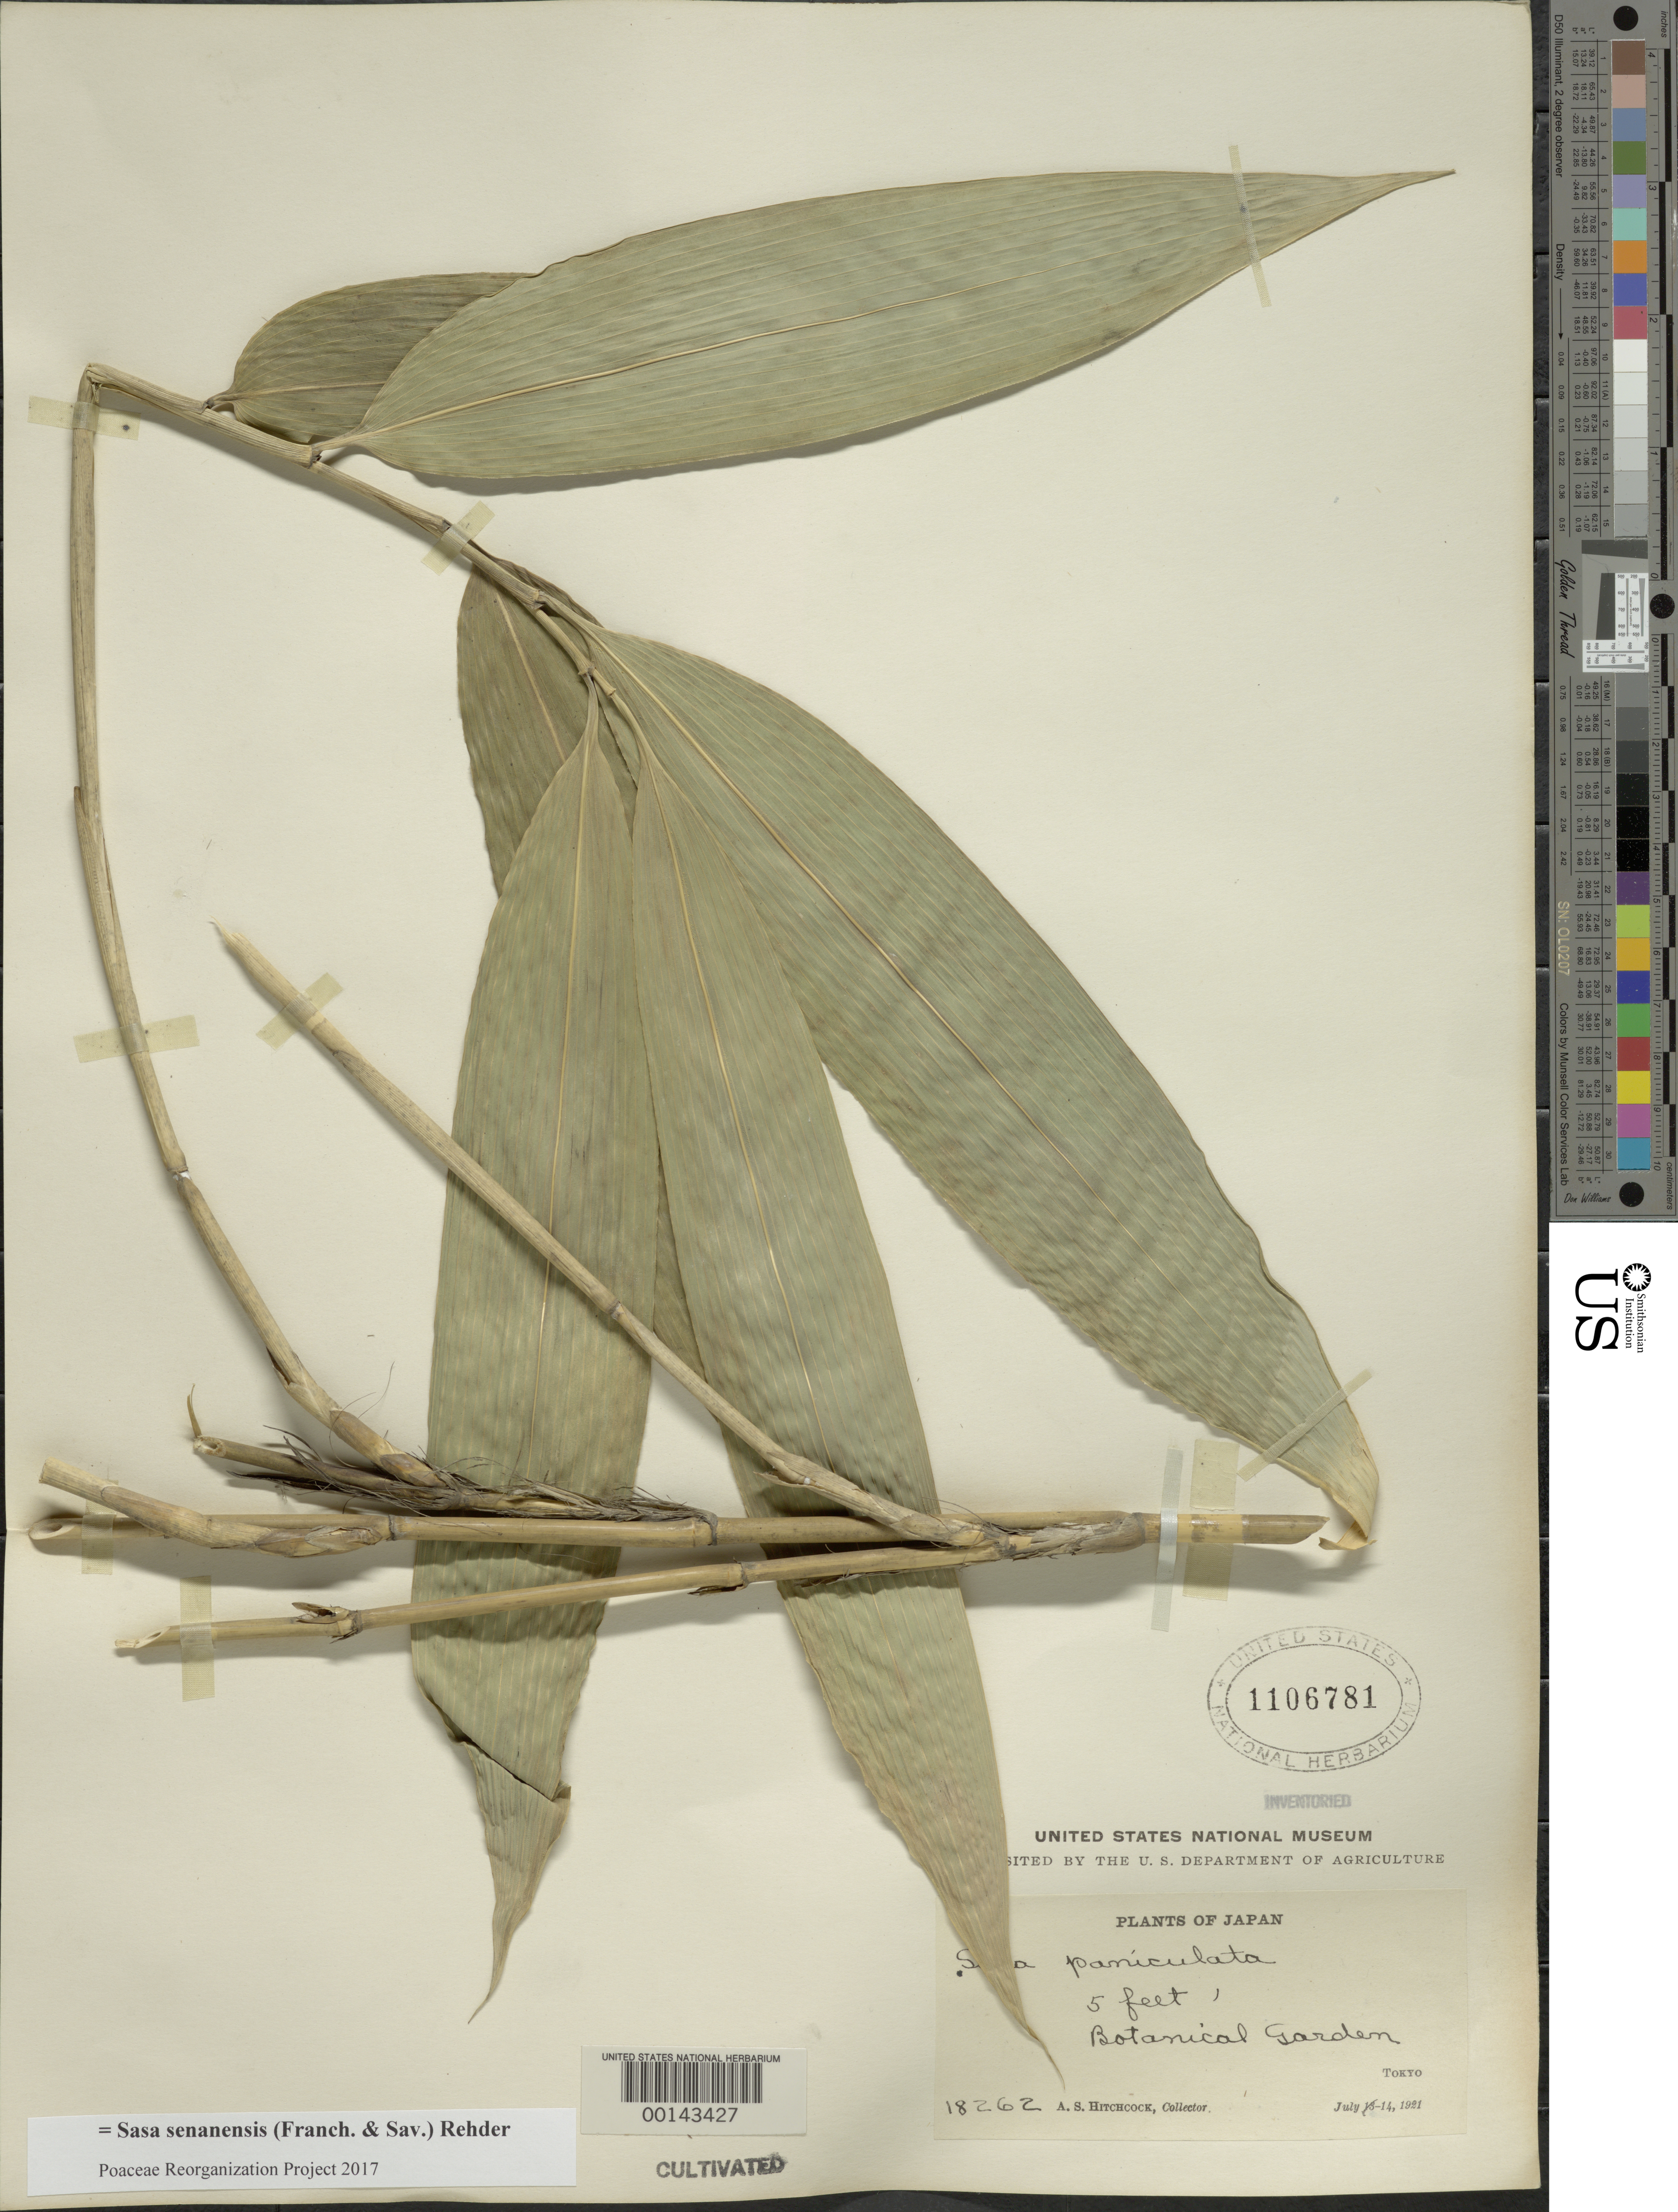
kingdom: Plantae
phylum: Tracheophyta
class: Liliopsida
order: Poales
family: Poaceae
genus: Sasa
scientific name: Sasa senanensis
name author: (Franch. & Sav.) Rehder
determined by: Poaceae Reorganization Project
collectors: A. S. Hitchcock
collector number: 18262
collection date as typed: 14 Jul 1921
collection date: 1921-07-14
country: Japan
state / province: Tokyo, Federal City of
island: Honshu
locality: Botanic garden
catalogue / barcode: US 1106781